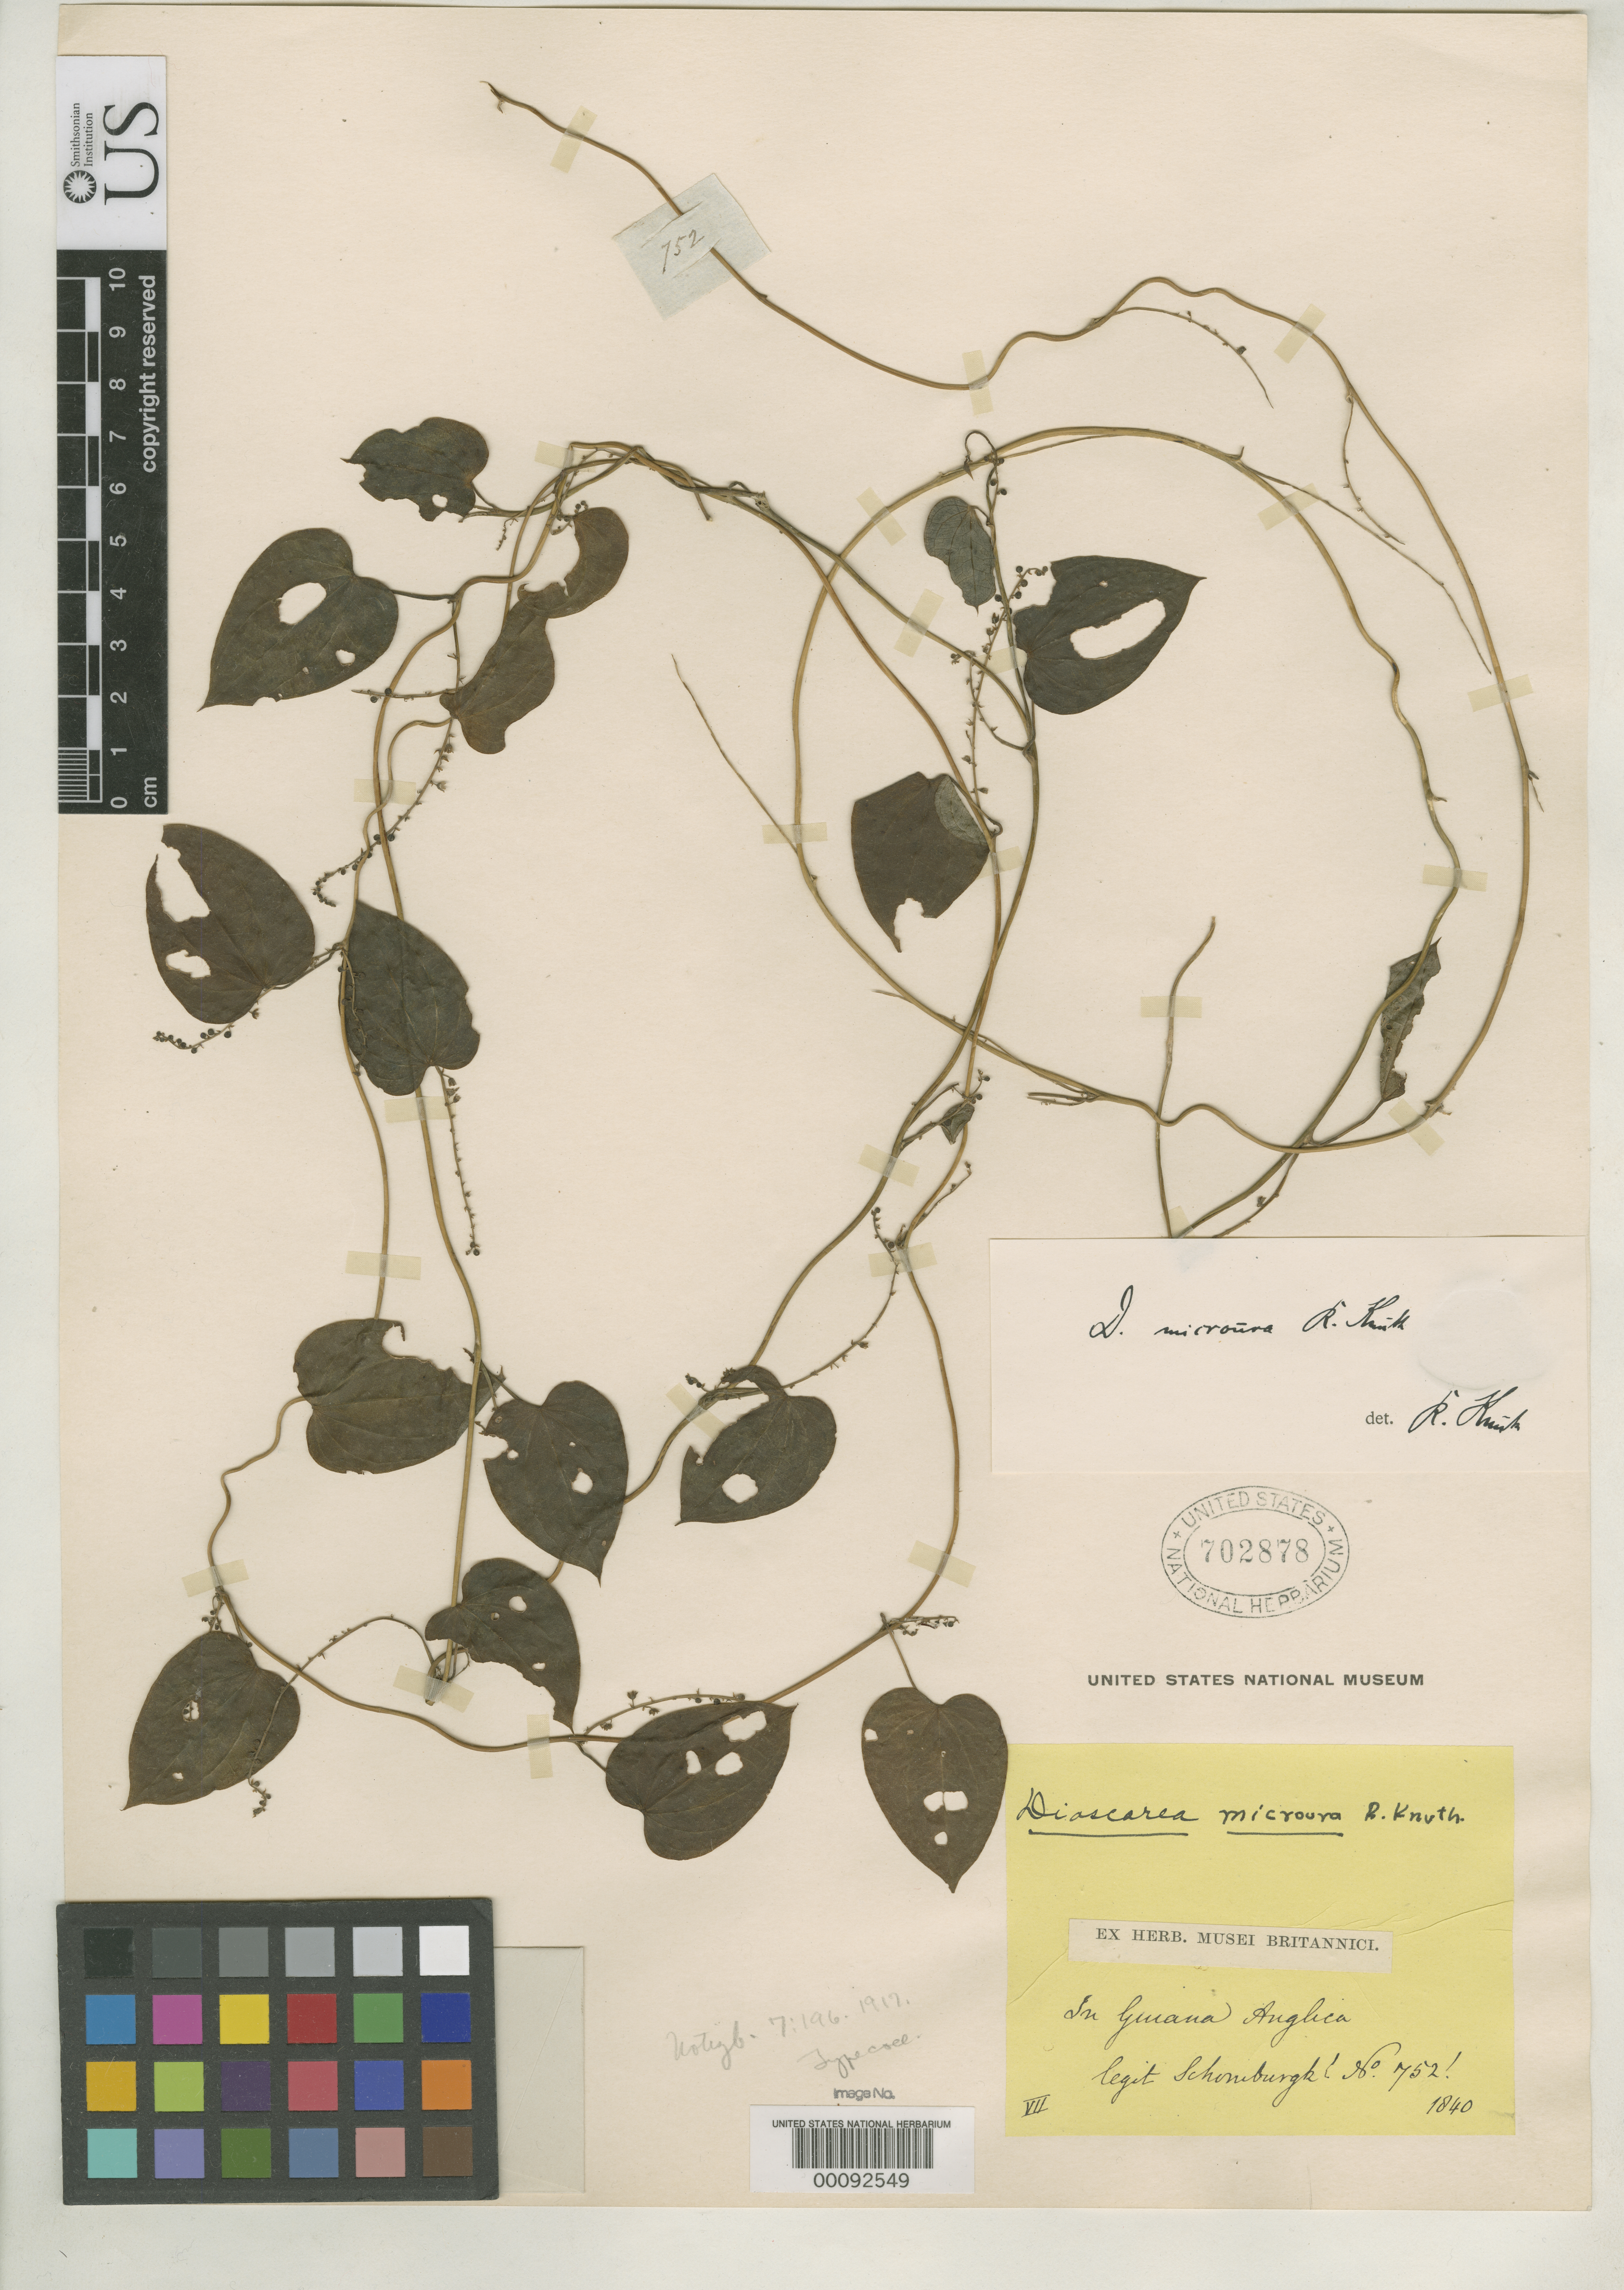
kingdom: Plantae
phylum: Tracheophyta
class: Liliopsida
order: Dioscoreales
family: Dioscoreaceae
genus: Dioscorea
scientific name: Dioscorea microura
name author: R. Knuth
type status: Isotype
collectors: R. H. Schomburgk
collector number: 752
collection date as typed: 1840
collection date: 1840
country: Guyana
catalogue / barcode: US 702878